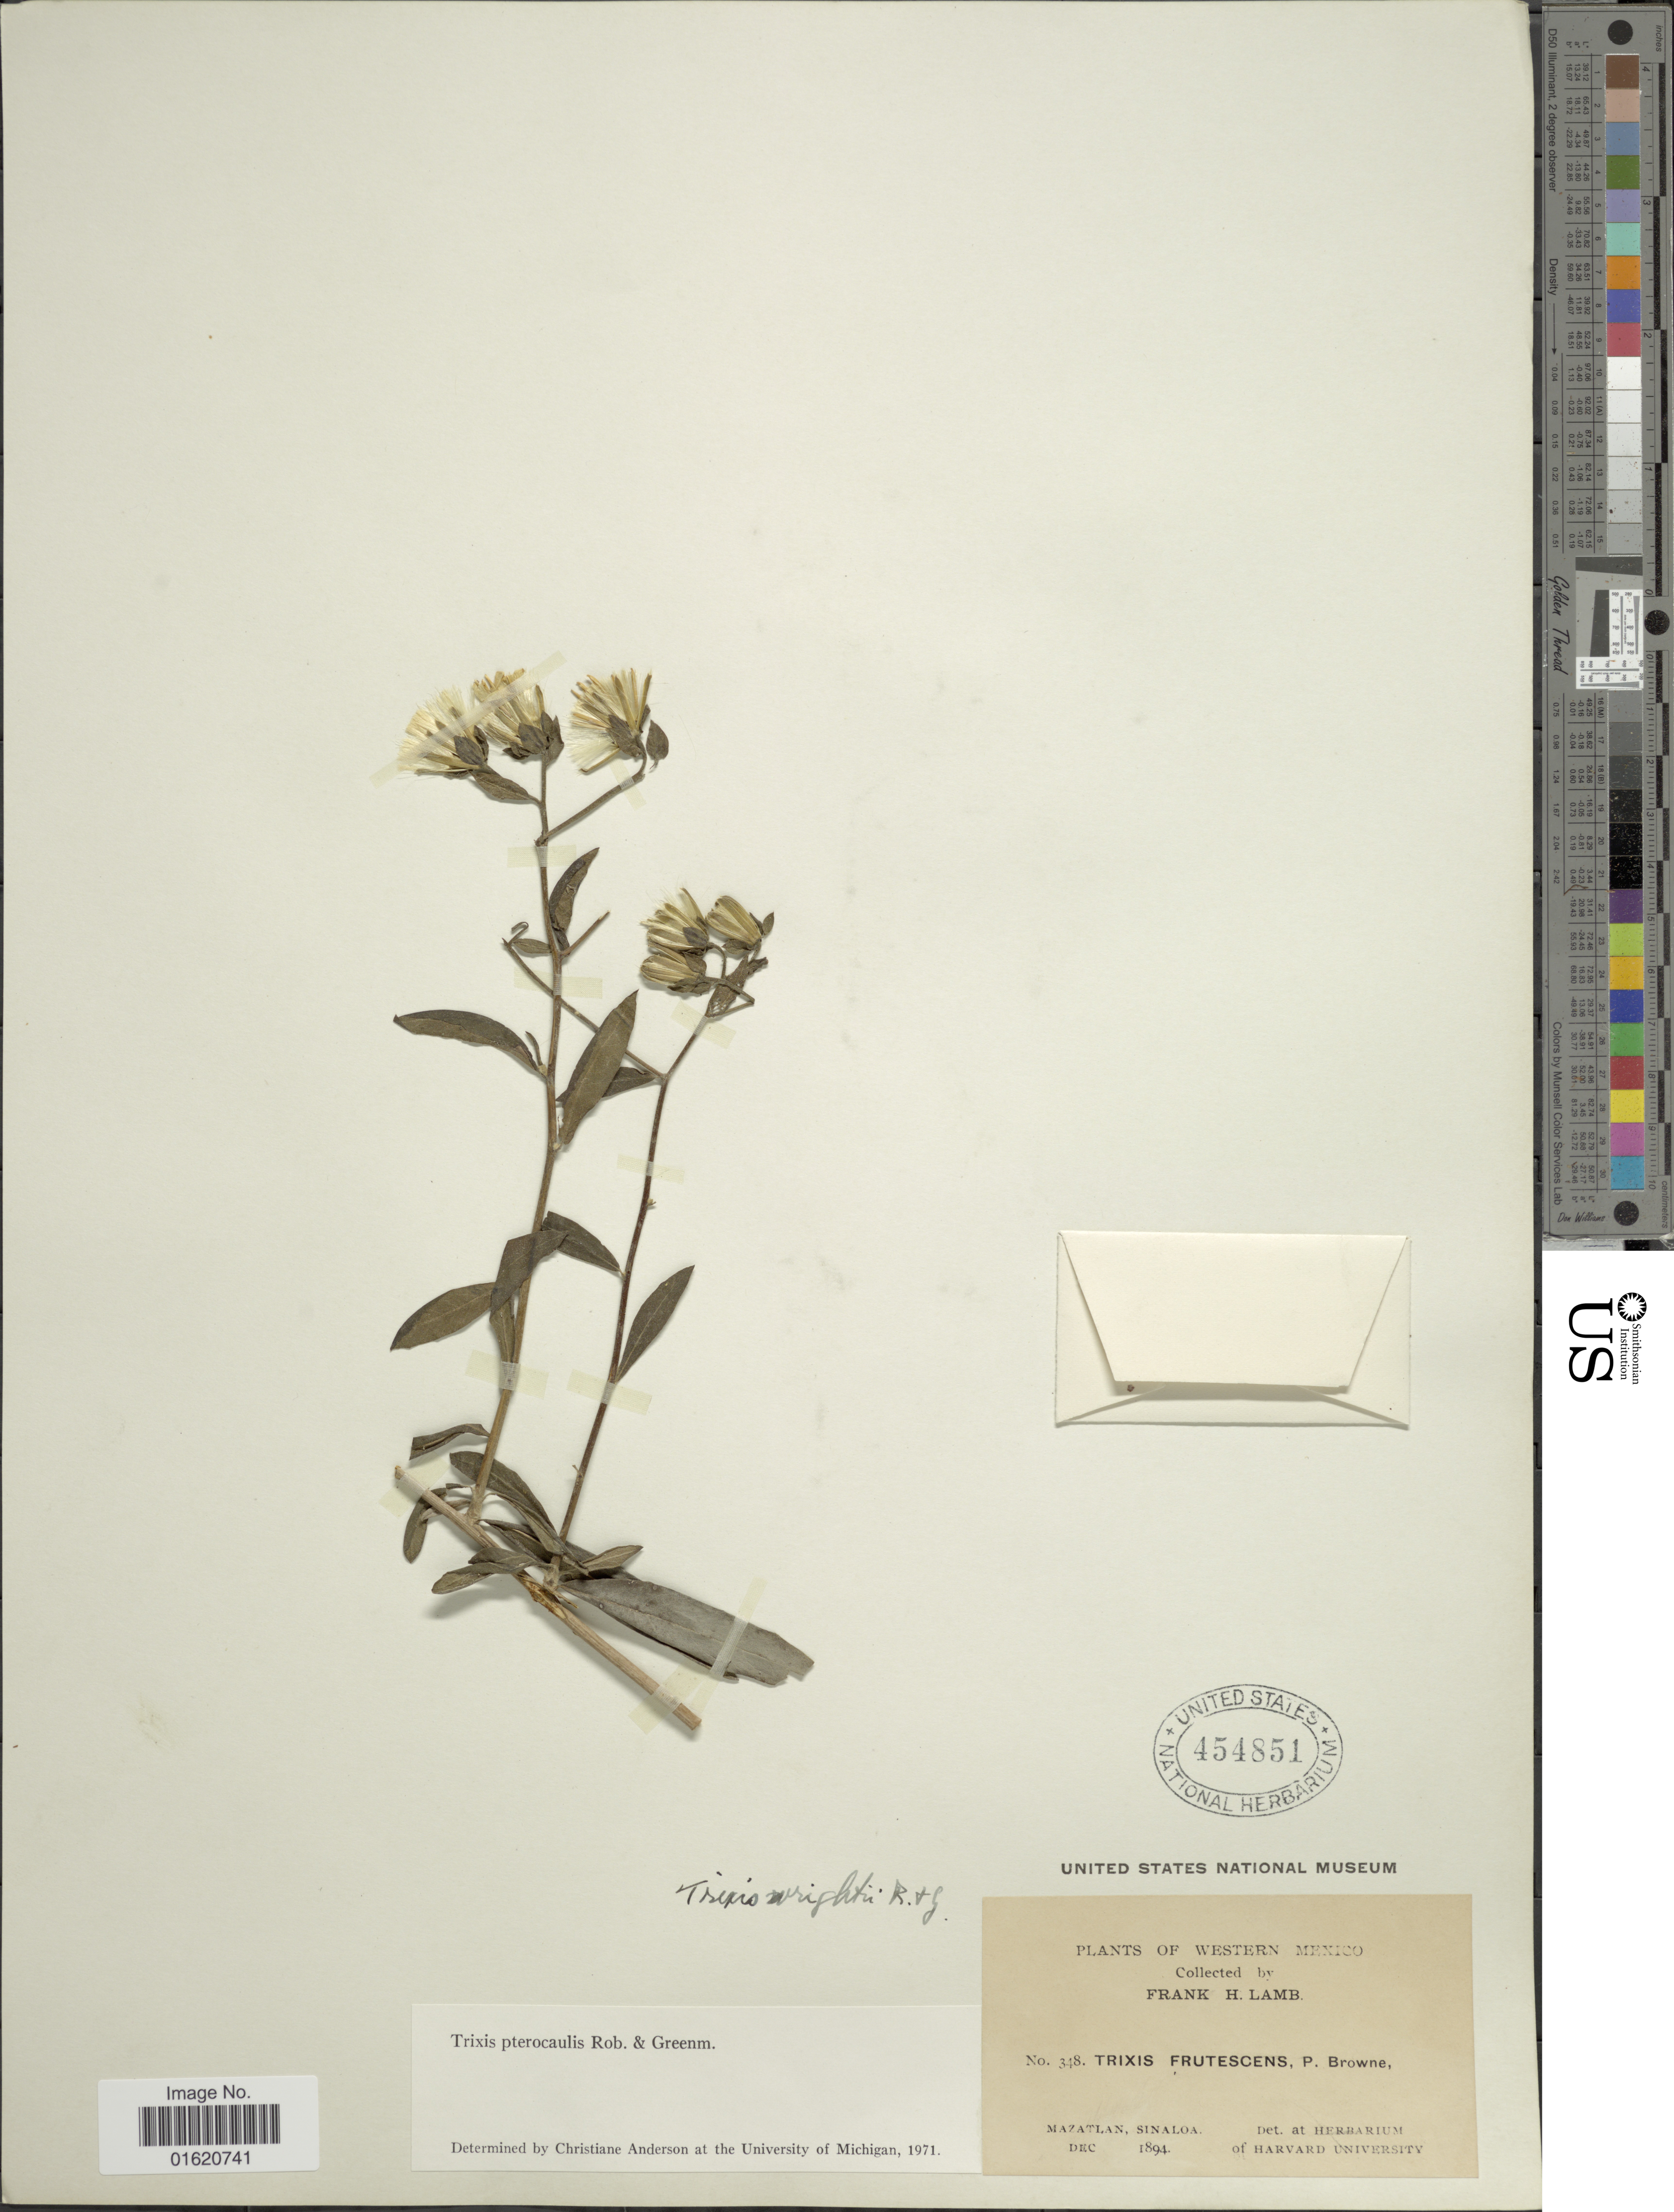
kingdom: Plantae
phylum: Tracheophyta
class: Magnoliopsida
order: Asterales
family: Asteraceae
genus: Trixis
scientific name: Trixis pterocaulis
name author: B.L. Rob. & Greenm.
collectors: F. H. Lamb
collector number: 348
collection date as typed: Dec 1894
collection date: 1894-12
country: Mexico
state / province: Sinaloa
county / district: Mazatlán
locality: Mazatlán.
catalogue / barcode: US 454851